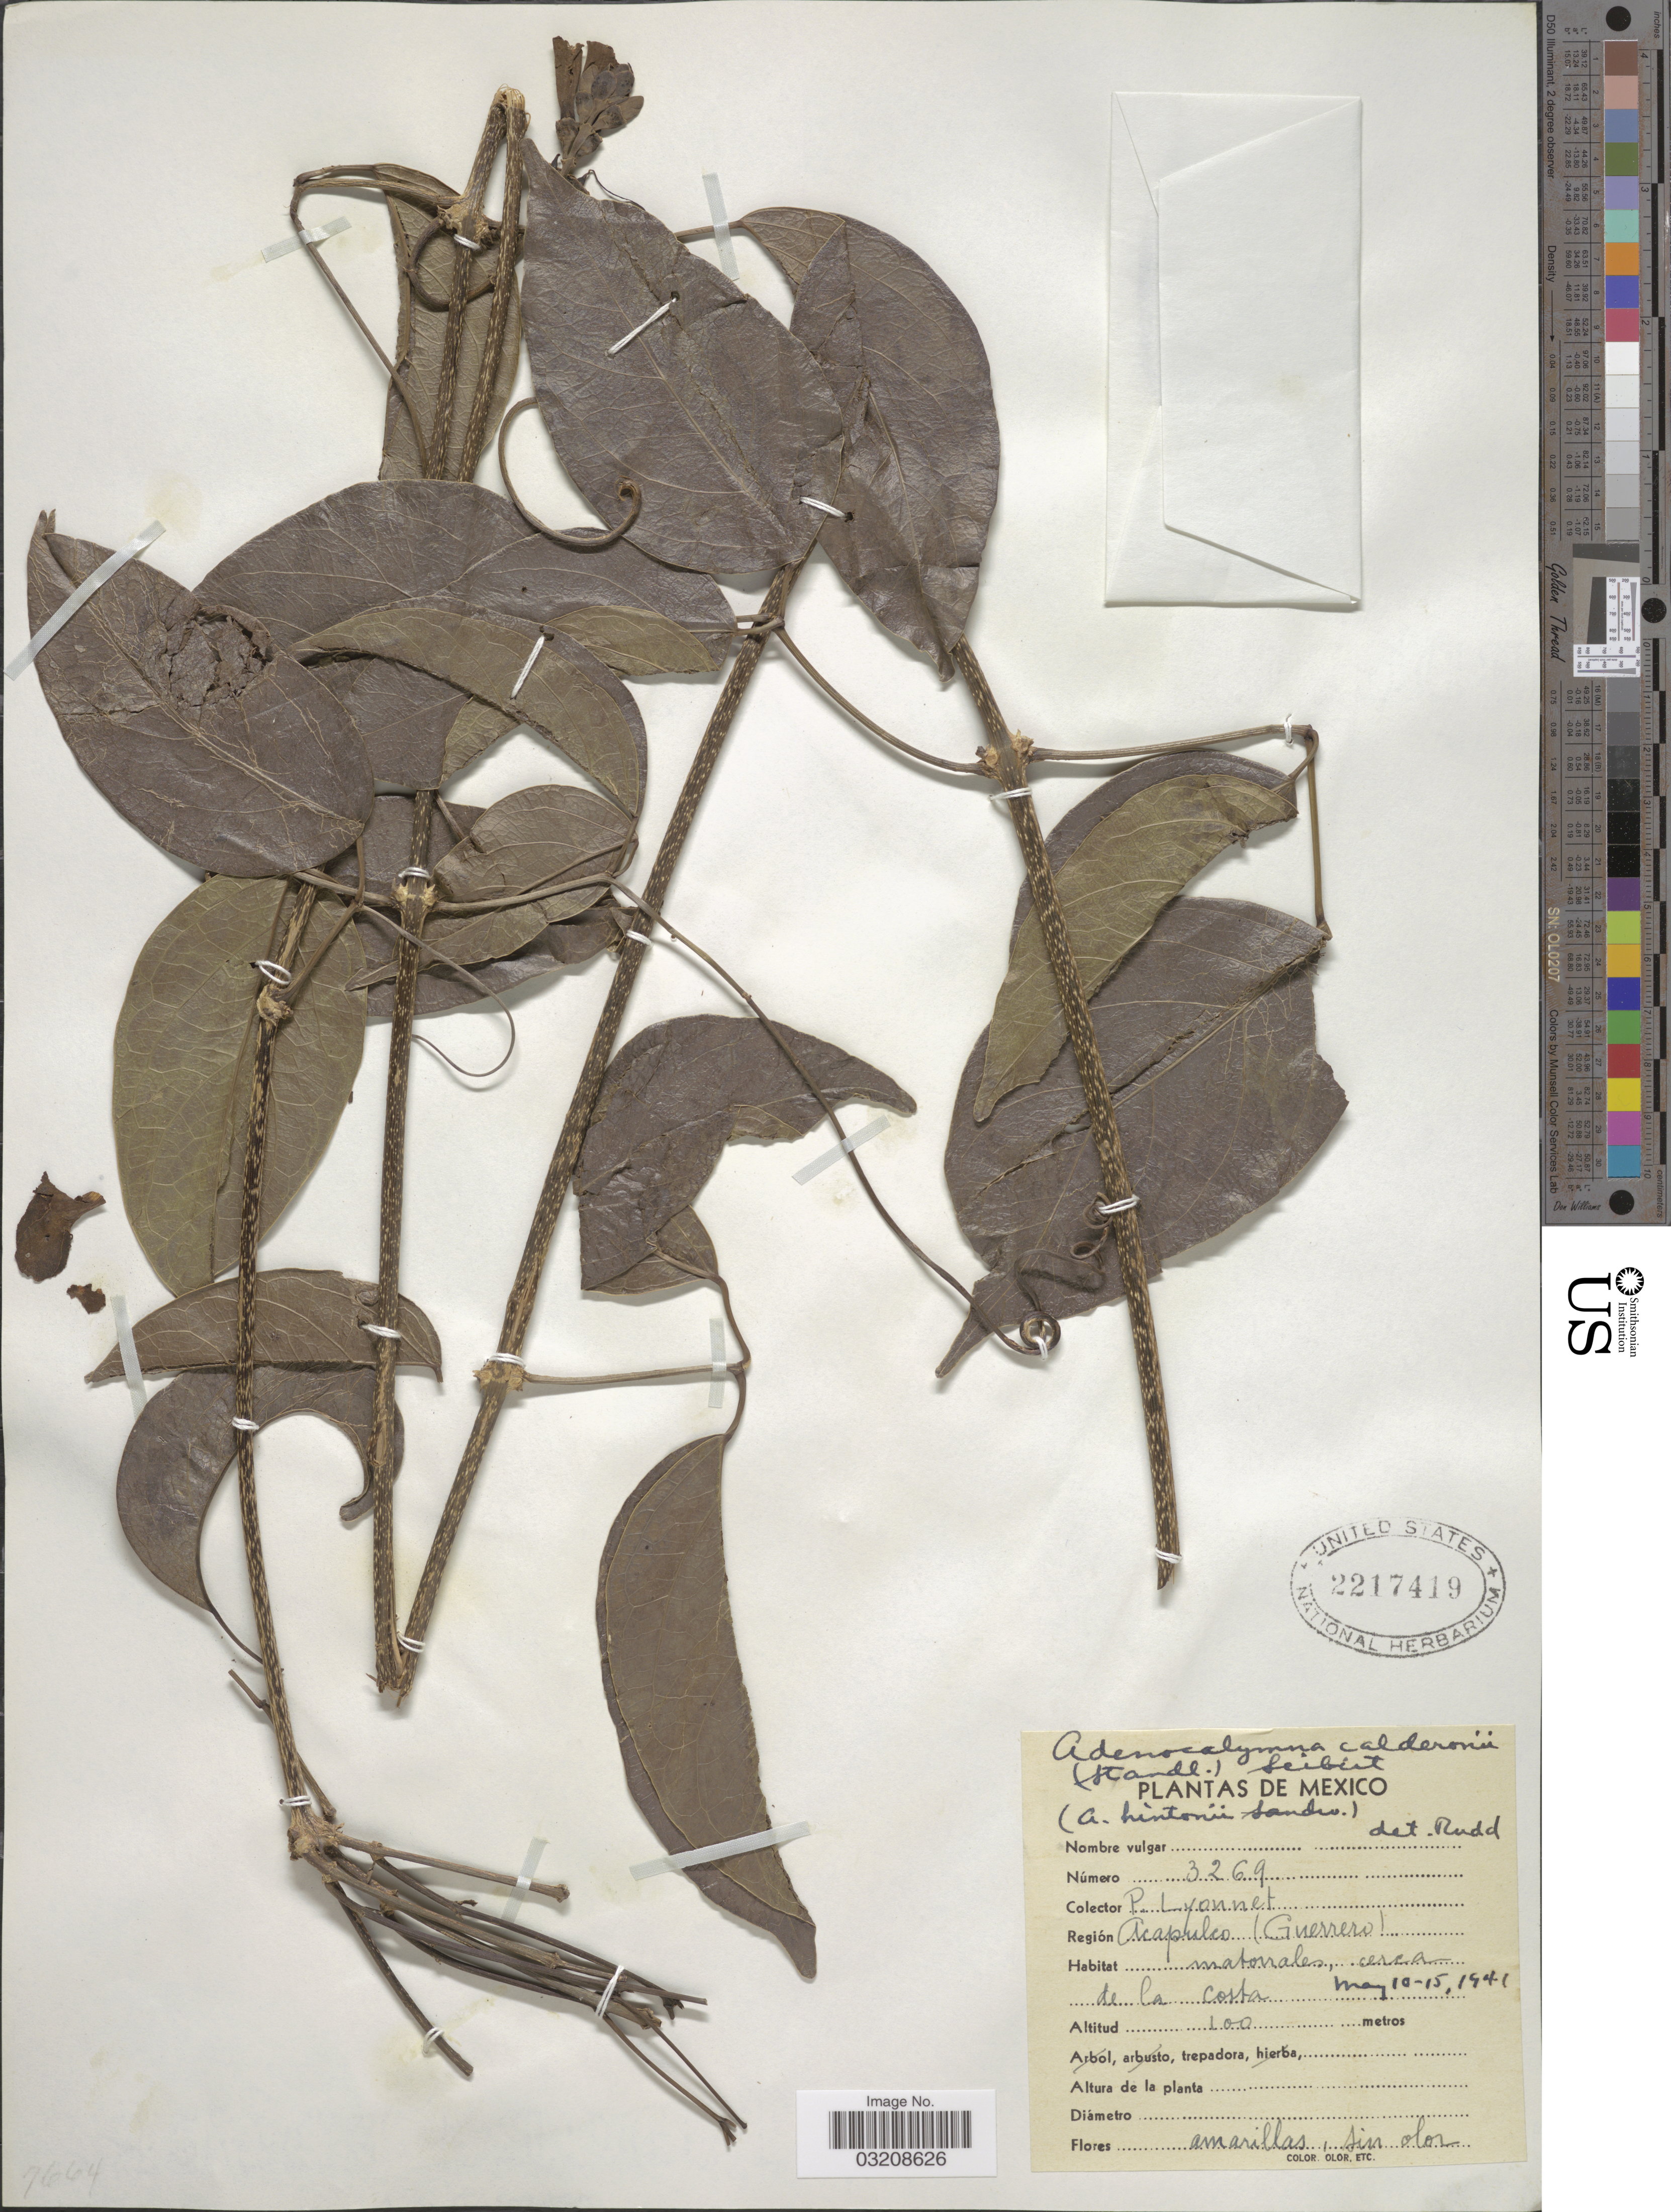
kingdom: Plantae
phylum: Tracheophyta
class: Magnoliopsida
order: Lamiales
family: Bignoniaceae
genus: Adenocalymma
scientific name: Adenocalymma calderonii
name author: (Standl.) Seibert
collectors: P. Lyonnet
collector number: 3269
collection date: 1941-05-10/1941-05-15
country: Mexico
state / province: Guerrero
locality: Región Acapulco.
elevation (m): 100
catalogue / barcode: US 2217419